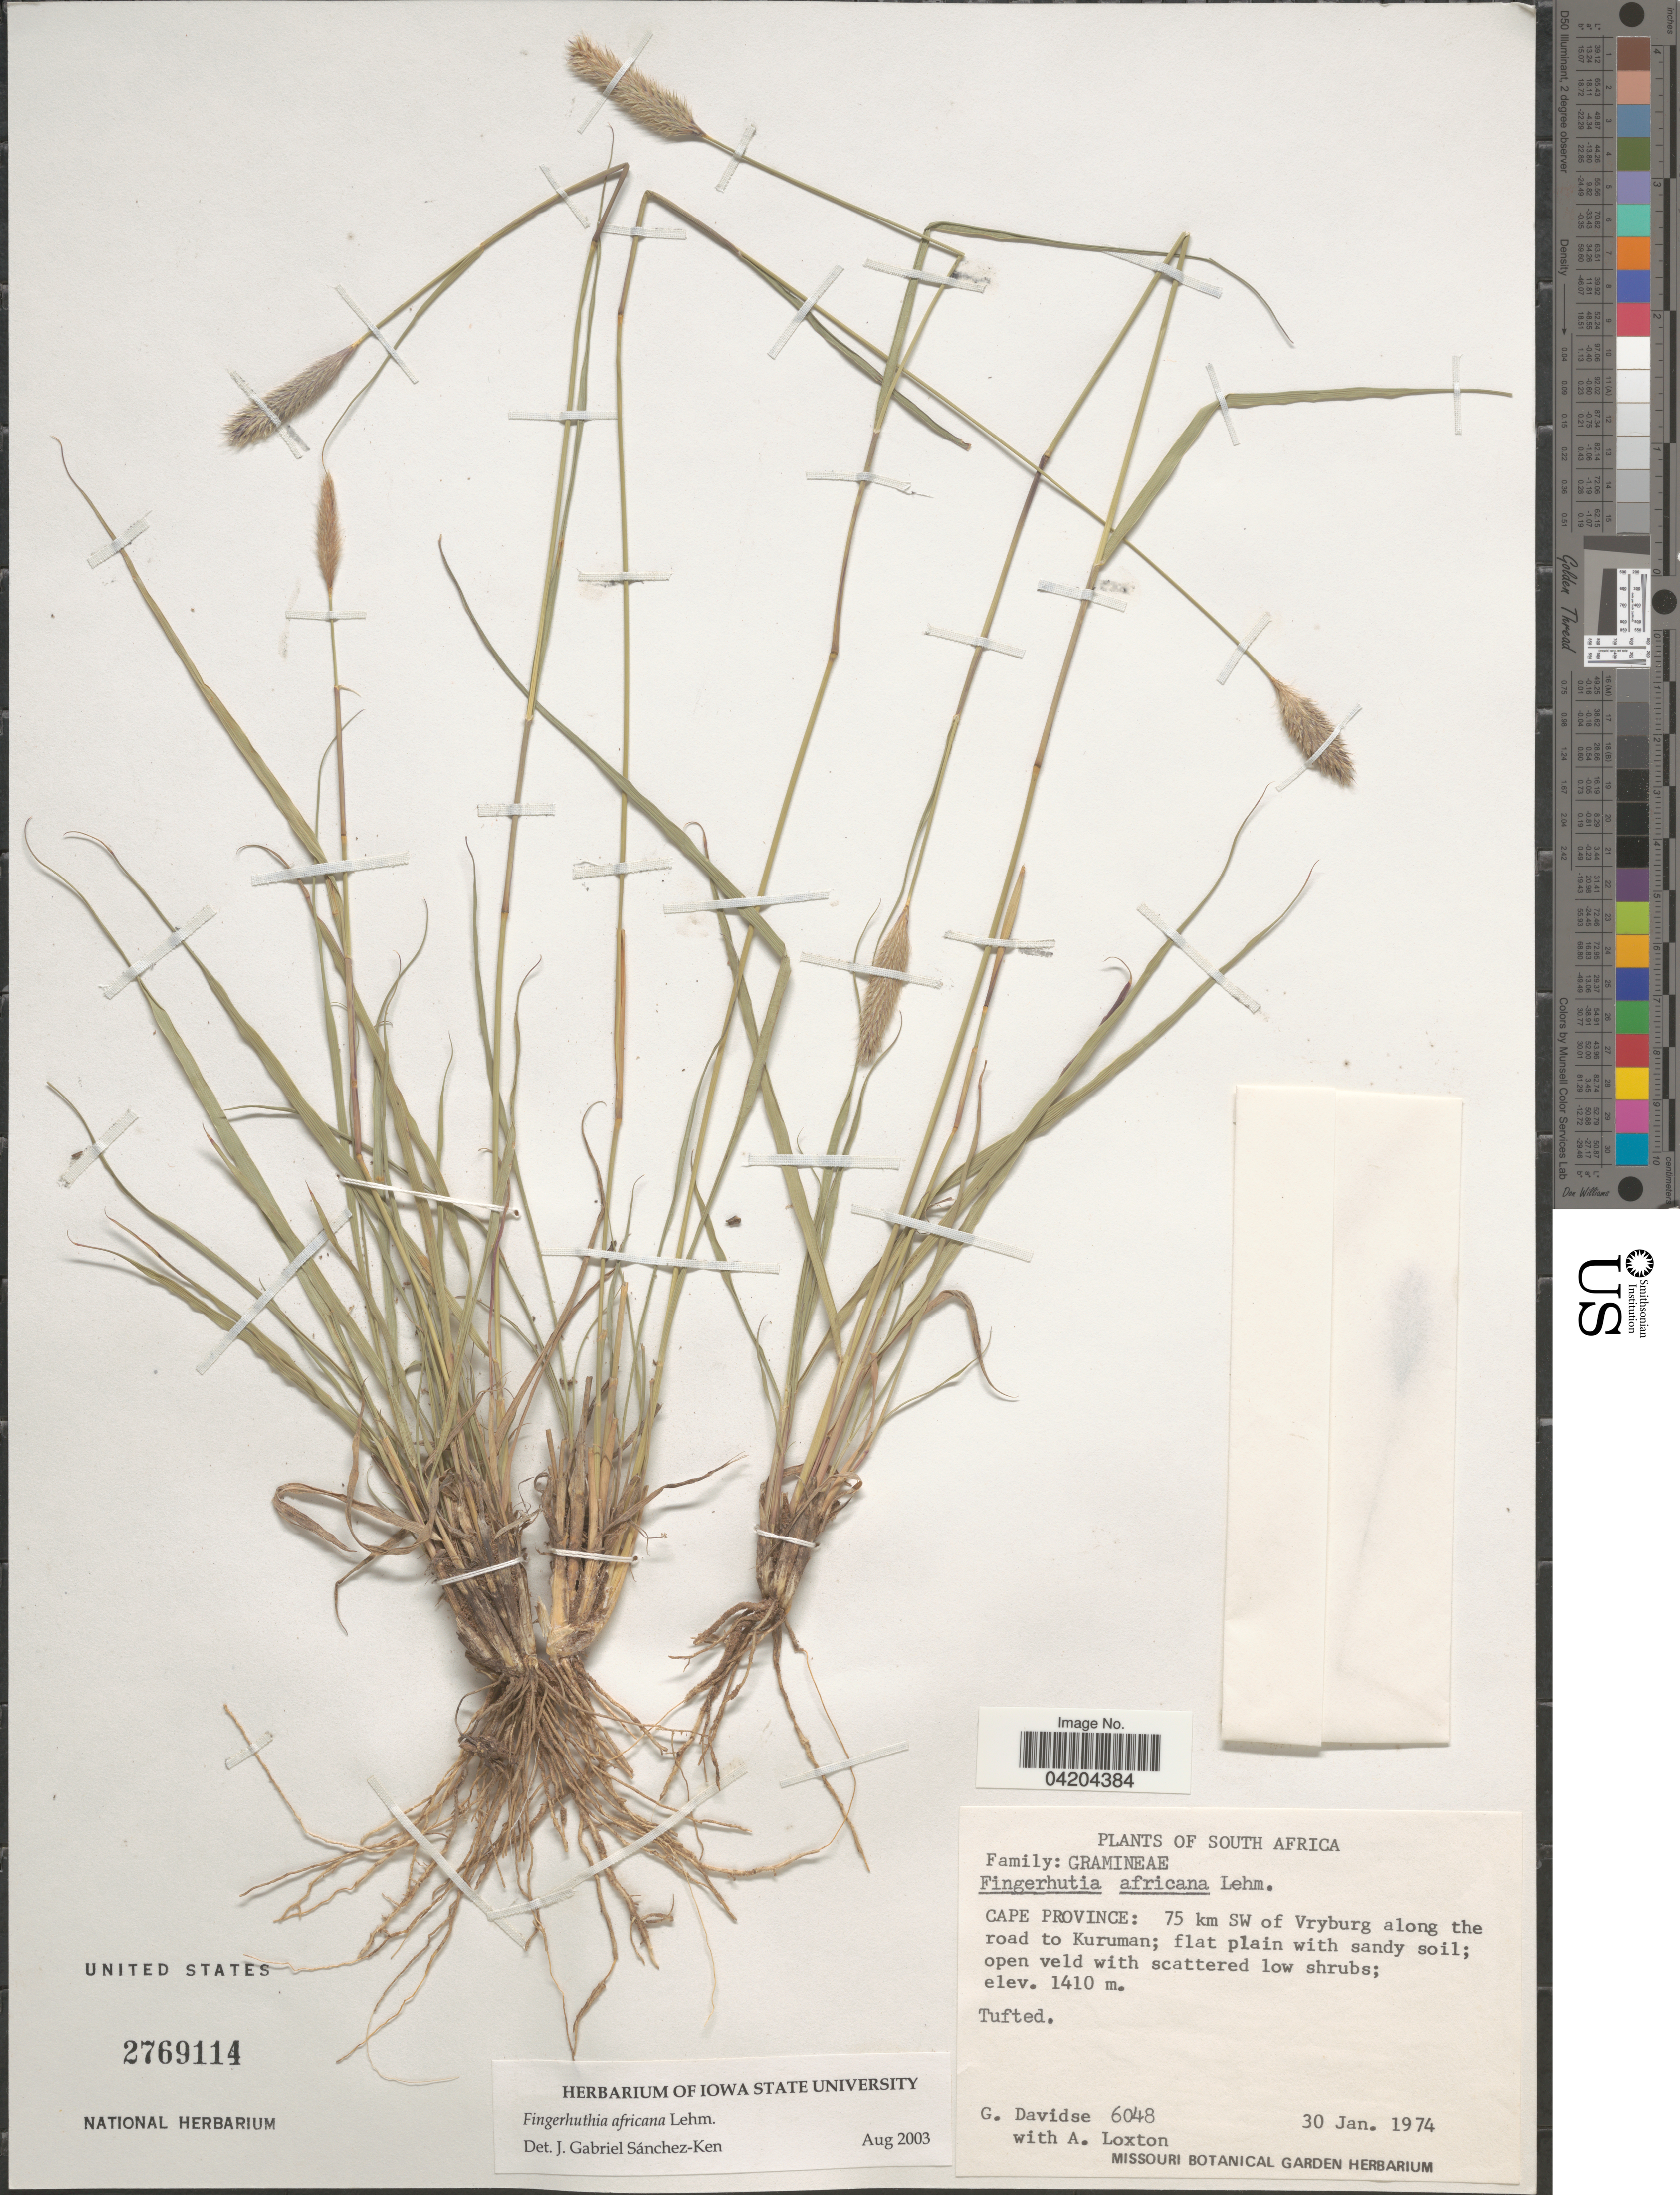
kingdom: Plantae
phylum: Tracheophyta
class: Liliopsida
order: Poales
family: Poaceae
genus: Fingerhuthia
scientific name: Fingerhuthia africana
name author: Nees ex Lehm.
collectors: G. Davidse & A. Loxton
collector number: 6048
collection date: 1974-01-30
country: South Africa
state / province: North West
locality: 75 km SW of Vryburg along the road to Kuruman.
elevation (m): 1410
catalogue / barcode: US 2769114